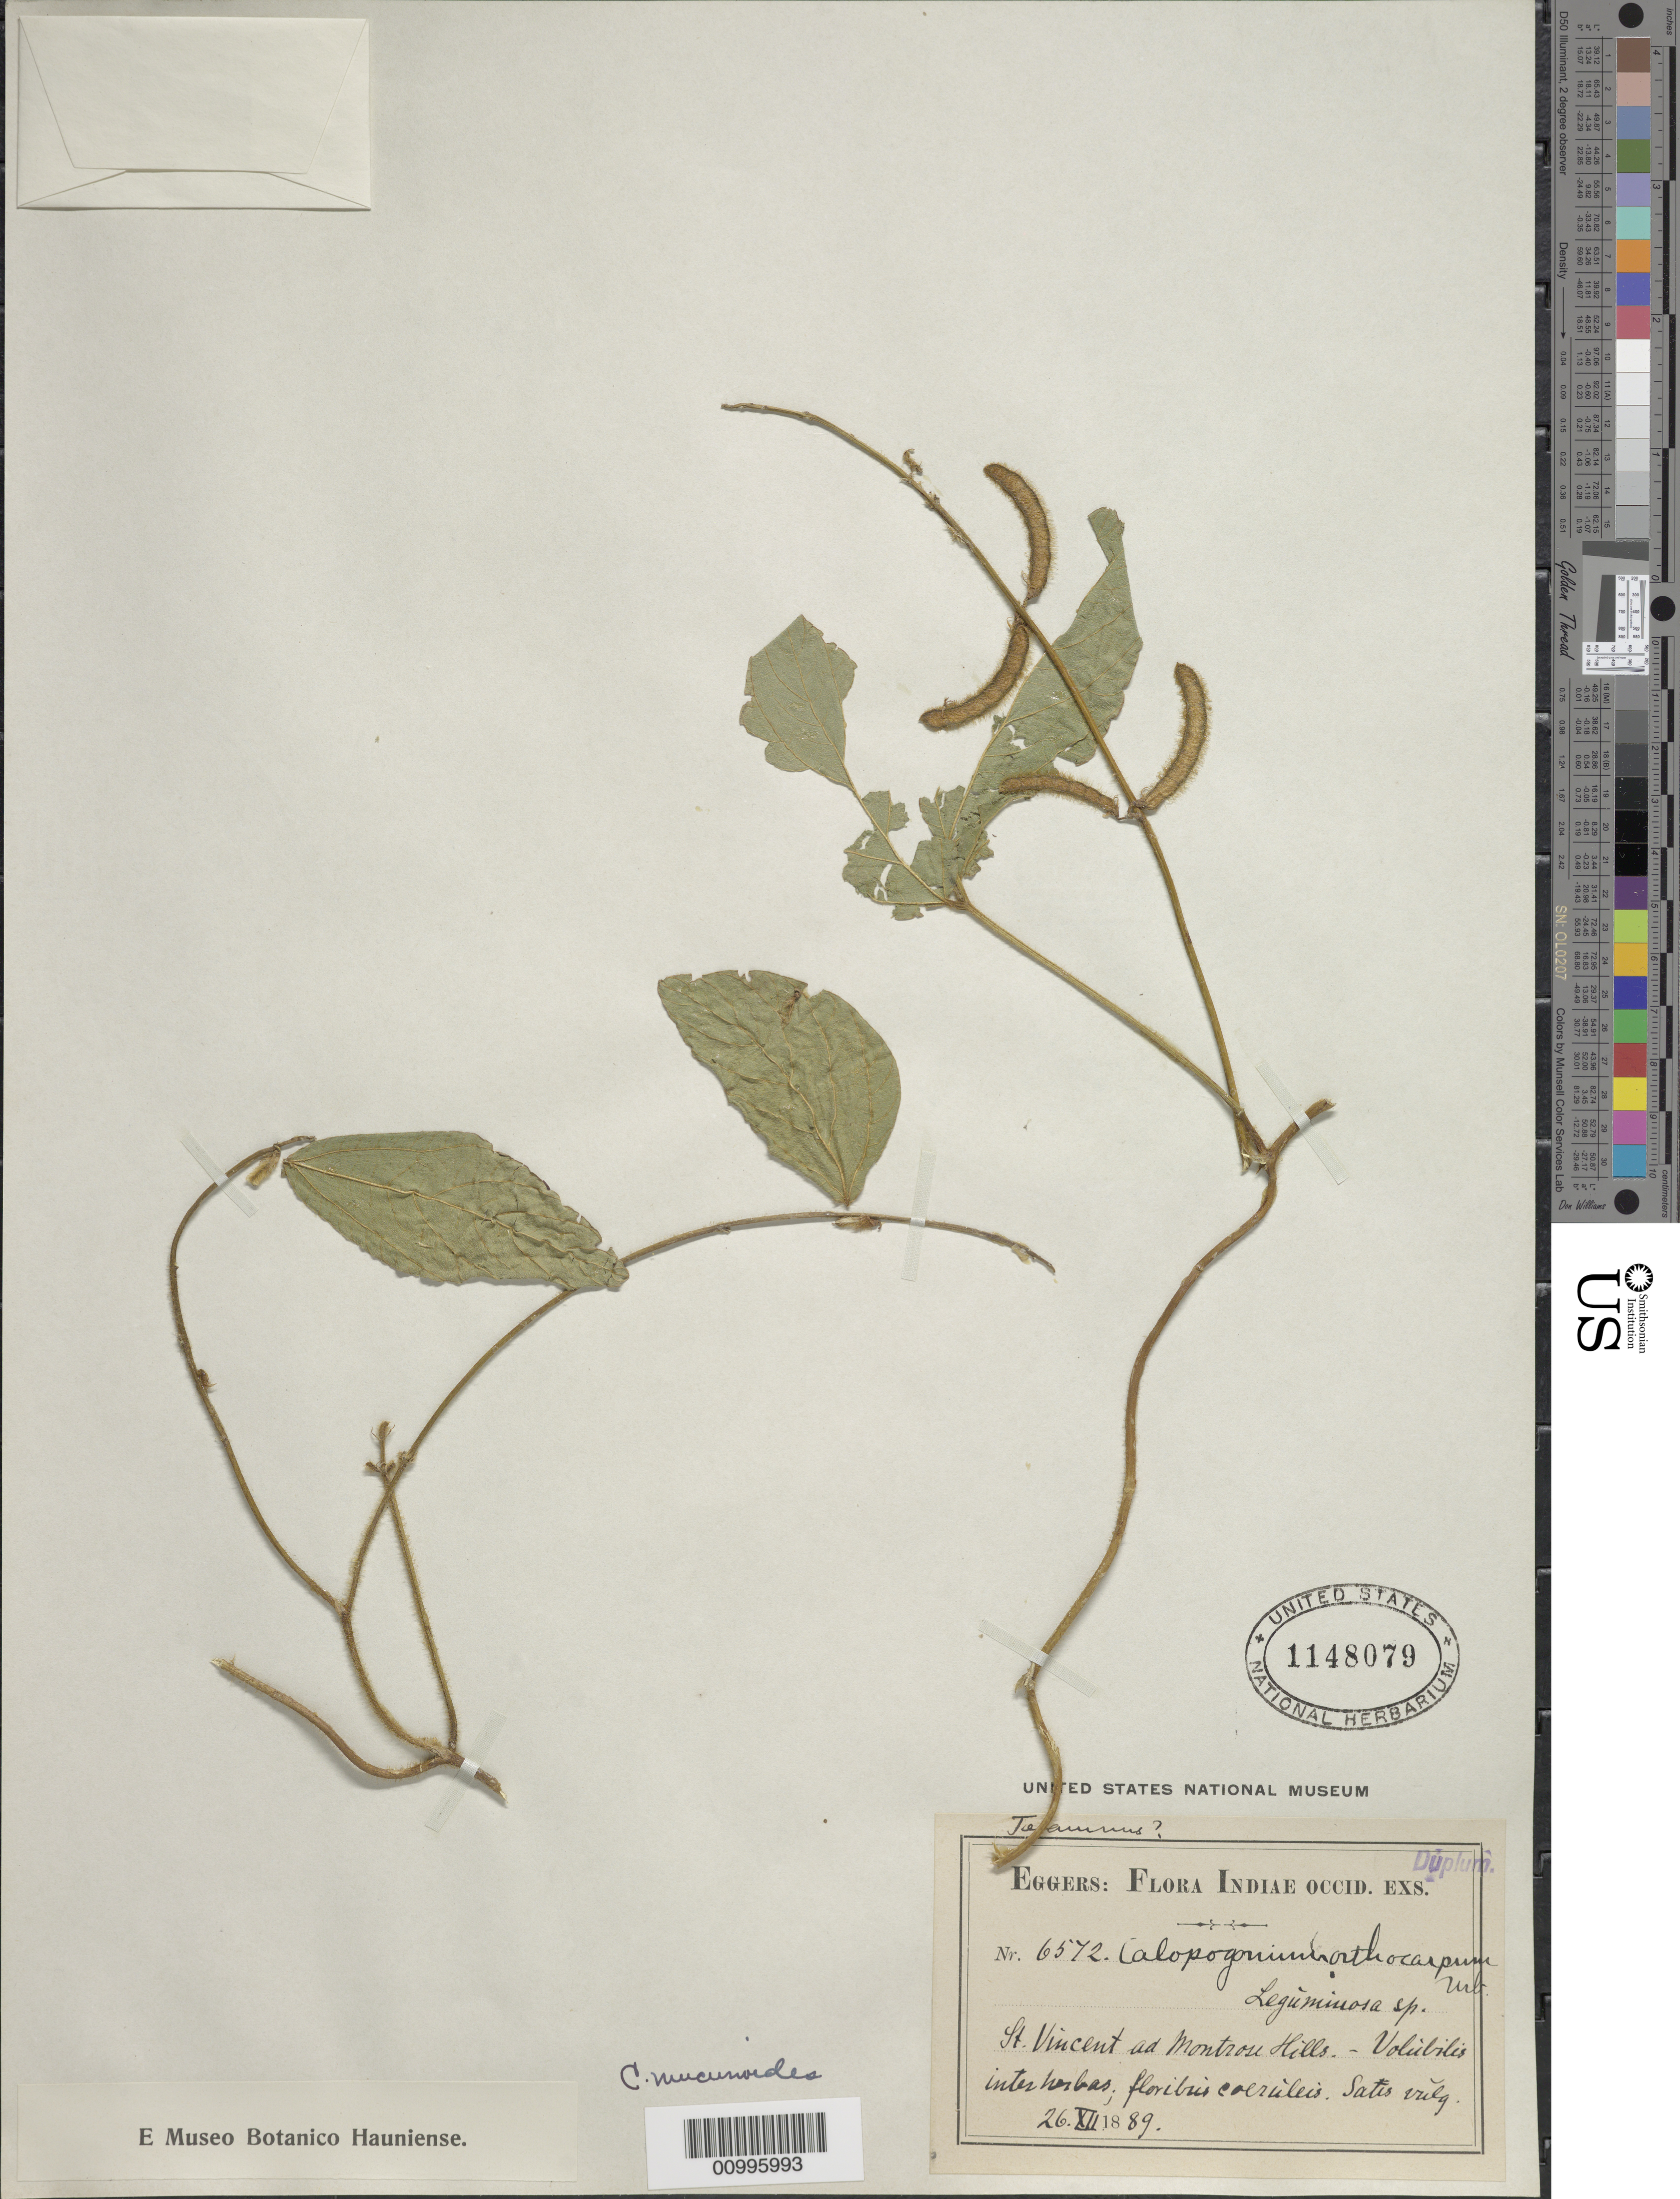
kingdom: Plantae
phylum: Tracheophyta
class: Magnoliopsida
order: Fabales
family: Fabaceae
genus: Calopogonium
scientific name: Calopogonium mucunoides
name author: Desv.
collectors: H. F. A. von Eggers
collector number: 6572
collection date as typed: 26 Dec 1889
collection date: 1889-12-26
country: St. Vincent - Grenadines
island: St. Vincent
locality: Montrose Hills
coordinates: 0 N, 0 E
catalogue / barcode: US 1148079